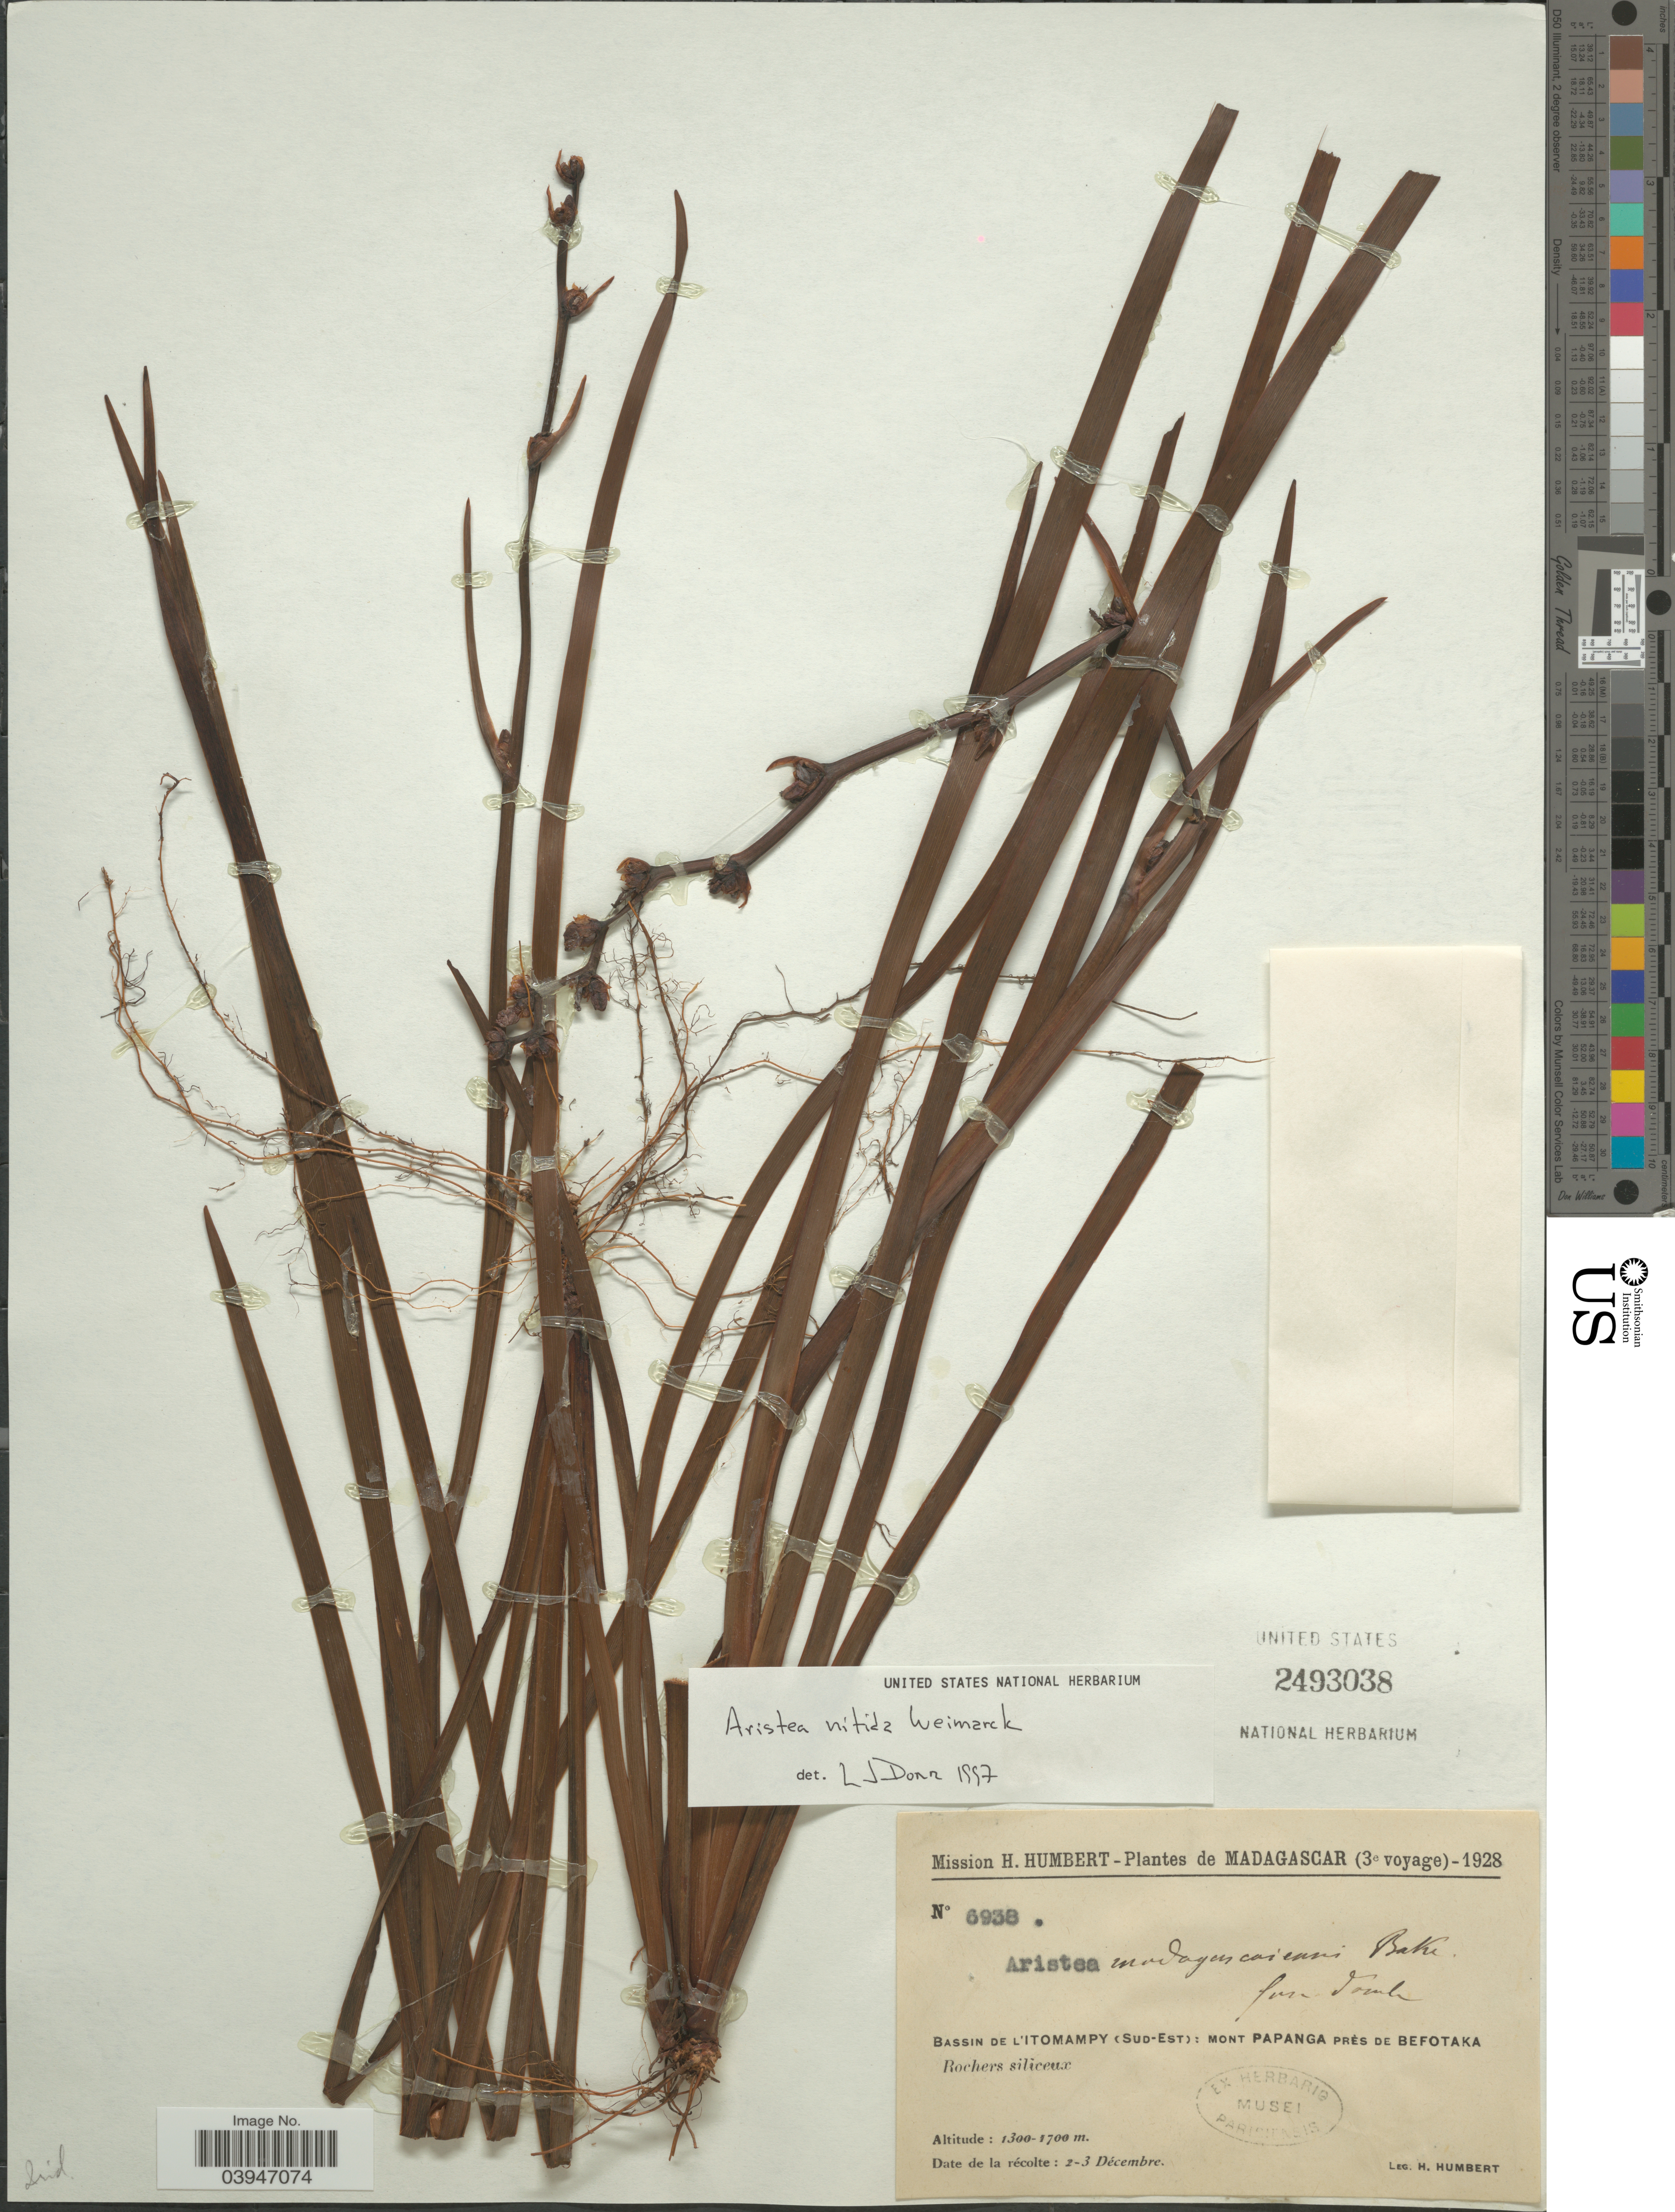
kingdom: Plantae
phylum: Tracheophyta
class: Liliopsida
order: Asparagales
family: Iridaceae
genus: Aristea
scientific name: Aristea nitida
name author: Weim.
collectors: H. Humbert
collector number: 6938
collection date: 1928-12-02/1928-12-03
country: Madagascar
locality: Bassin de l'Itomampy (Sud-Est): Mont Papanga près de Befotaka.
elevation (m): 1300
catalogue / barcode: US 2493038